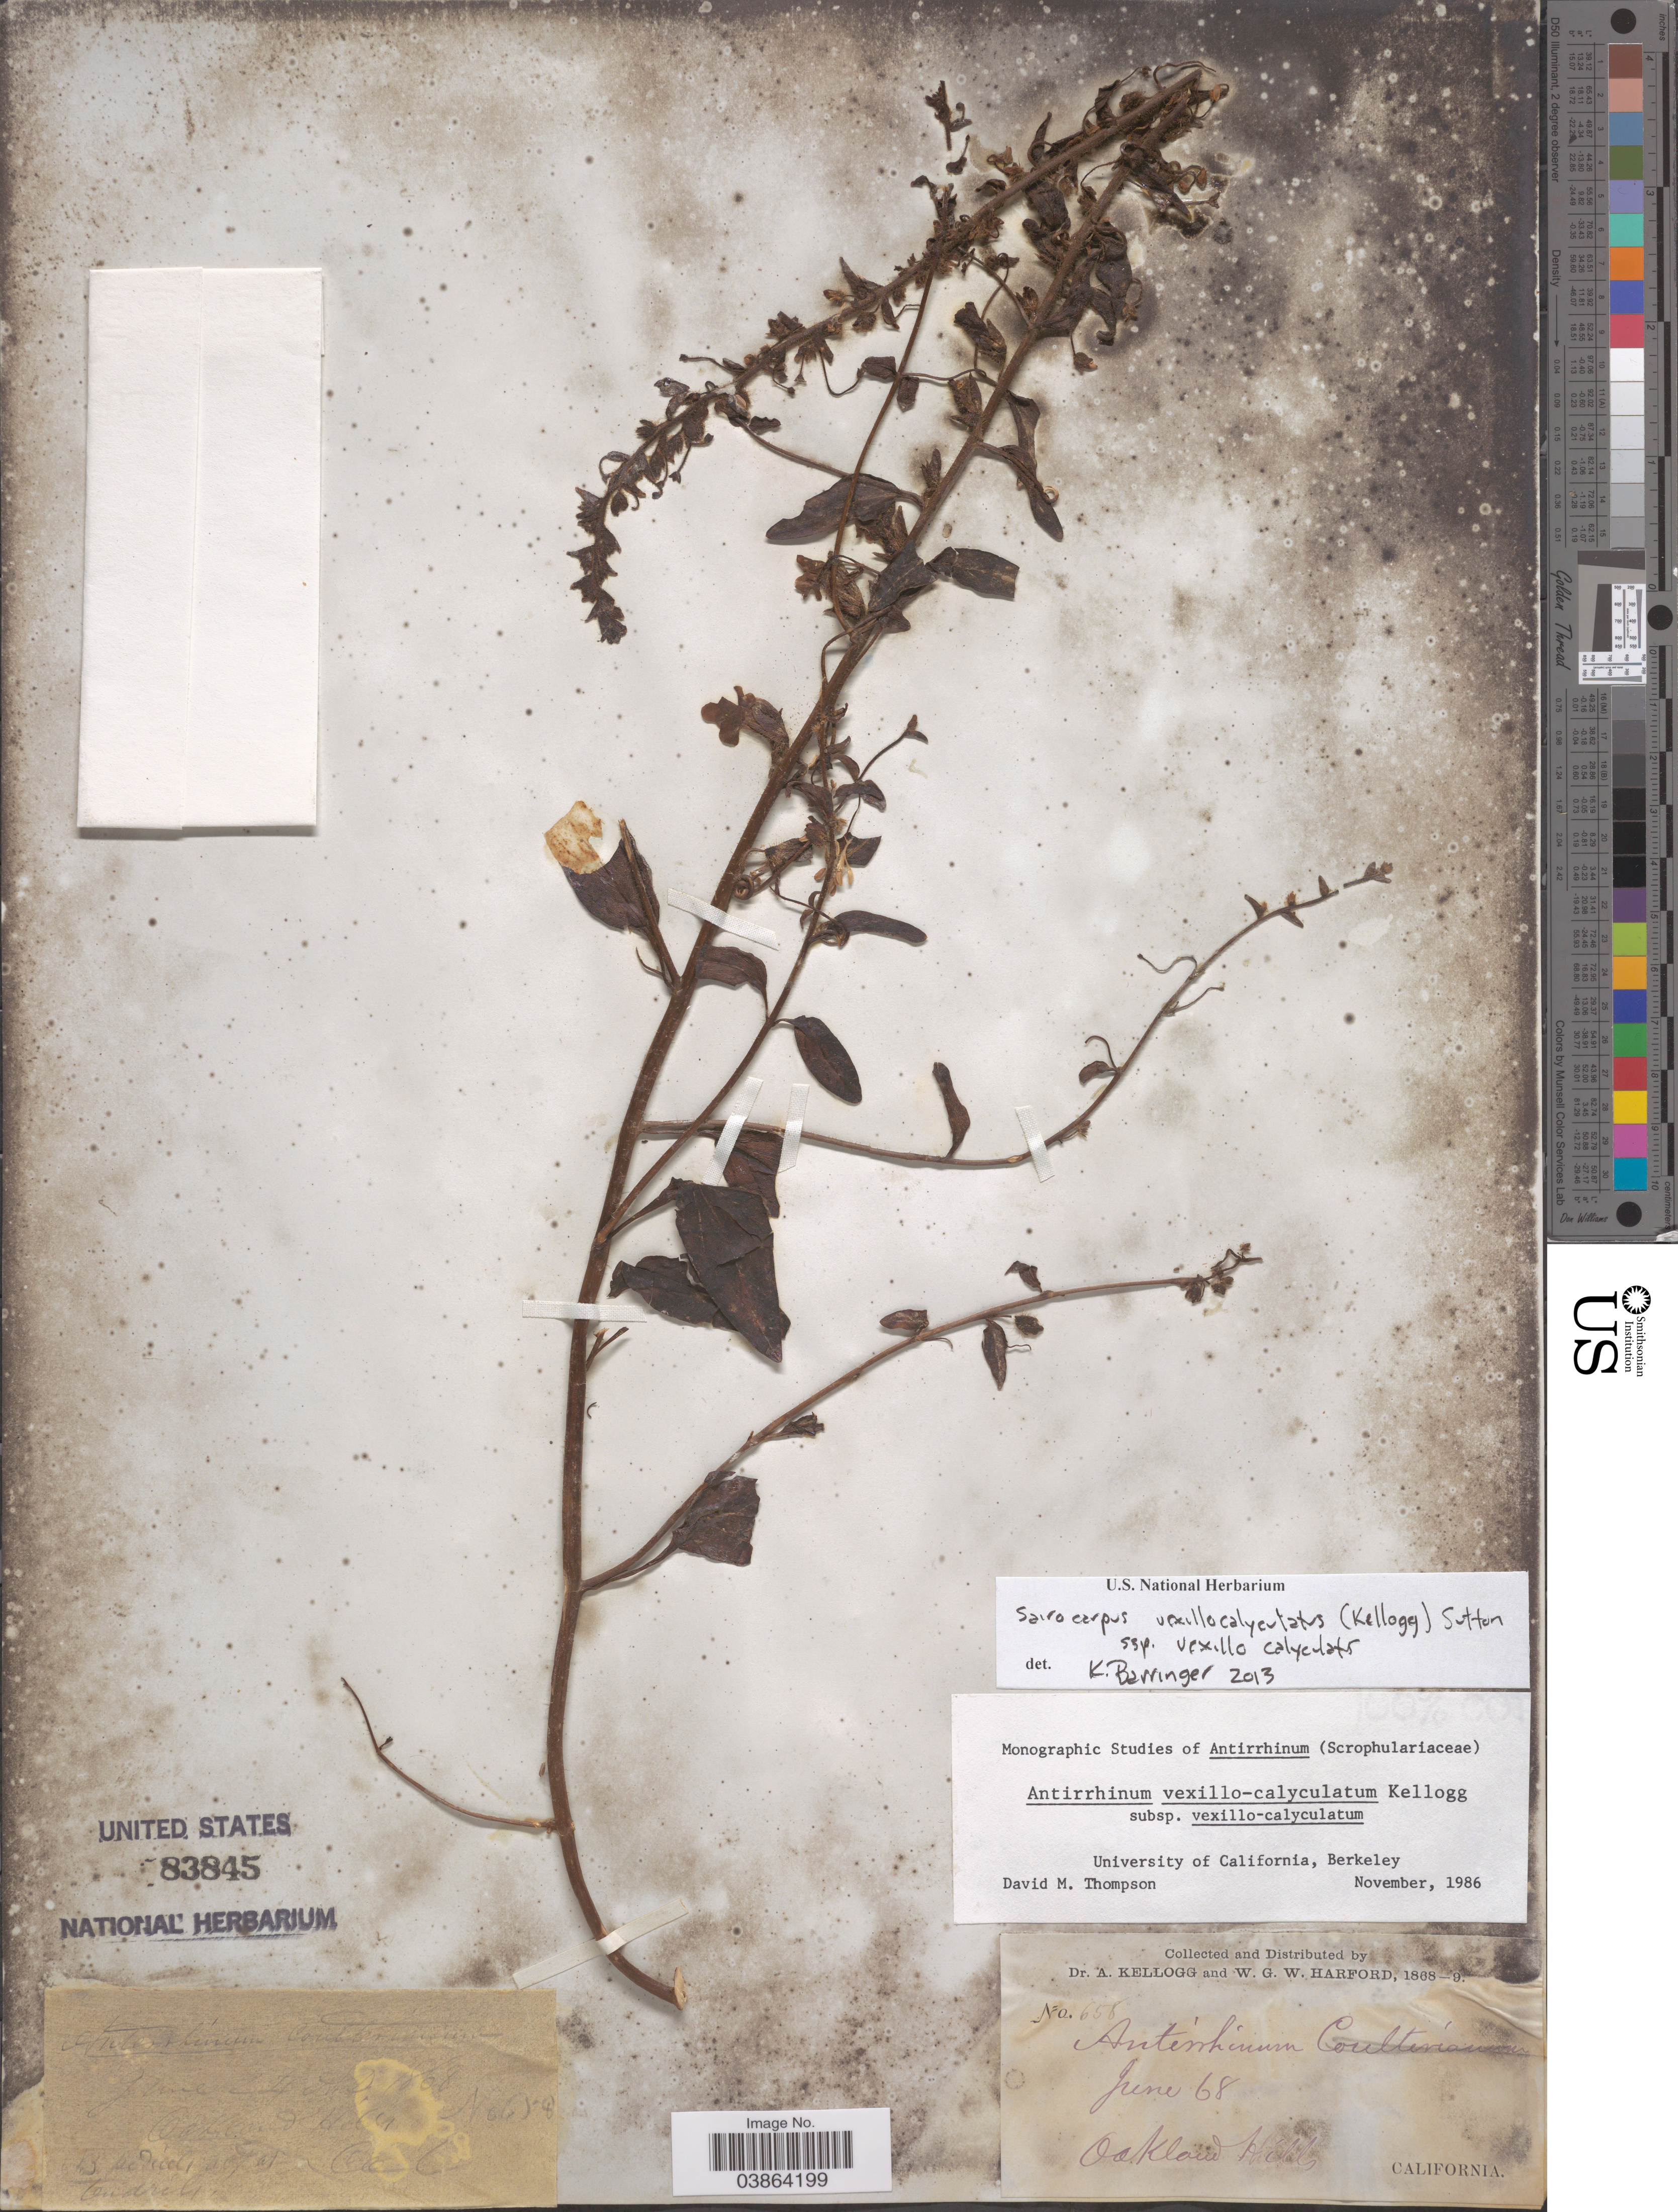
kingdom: Plantae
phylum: Tracheophyta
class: Magnoliopsida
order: Lamiales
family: Plantaginaceae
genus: Sairocarpus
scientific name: Sairocarpus vexillocalyculatus (Kellogg) D.A. Sutton subsp. vexillocalyculatus, ined. 2013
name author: (Kellogg) D.A. Sutton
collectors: A. Kellogg & W. G. W. Harford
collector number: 658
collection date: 1868-06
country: United States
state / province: California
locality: Oaklow Hill.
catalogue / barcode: US 83845